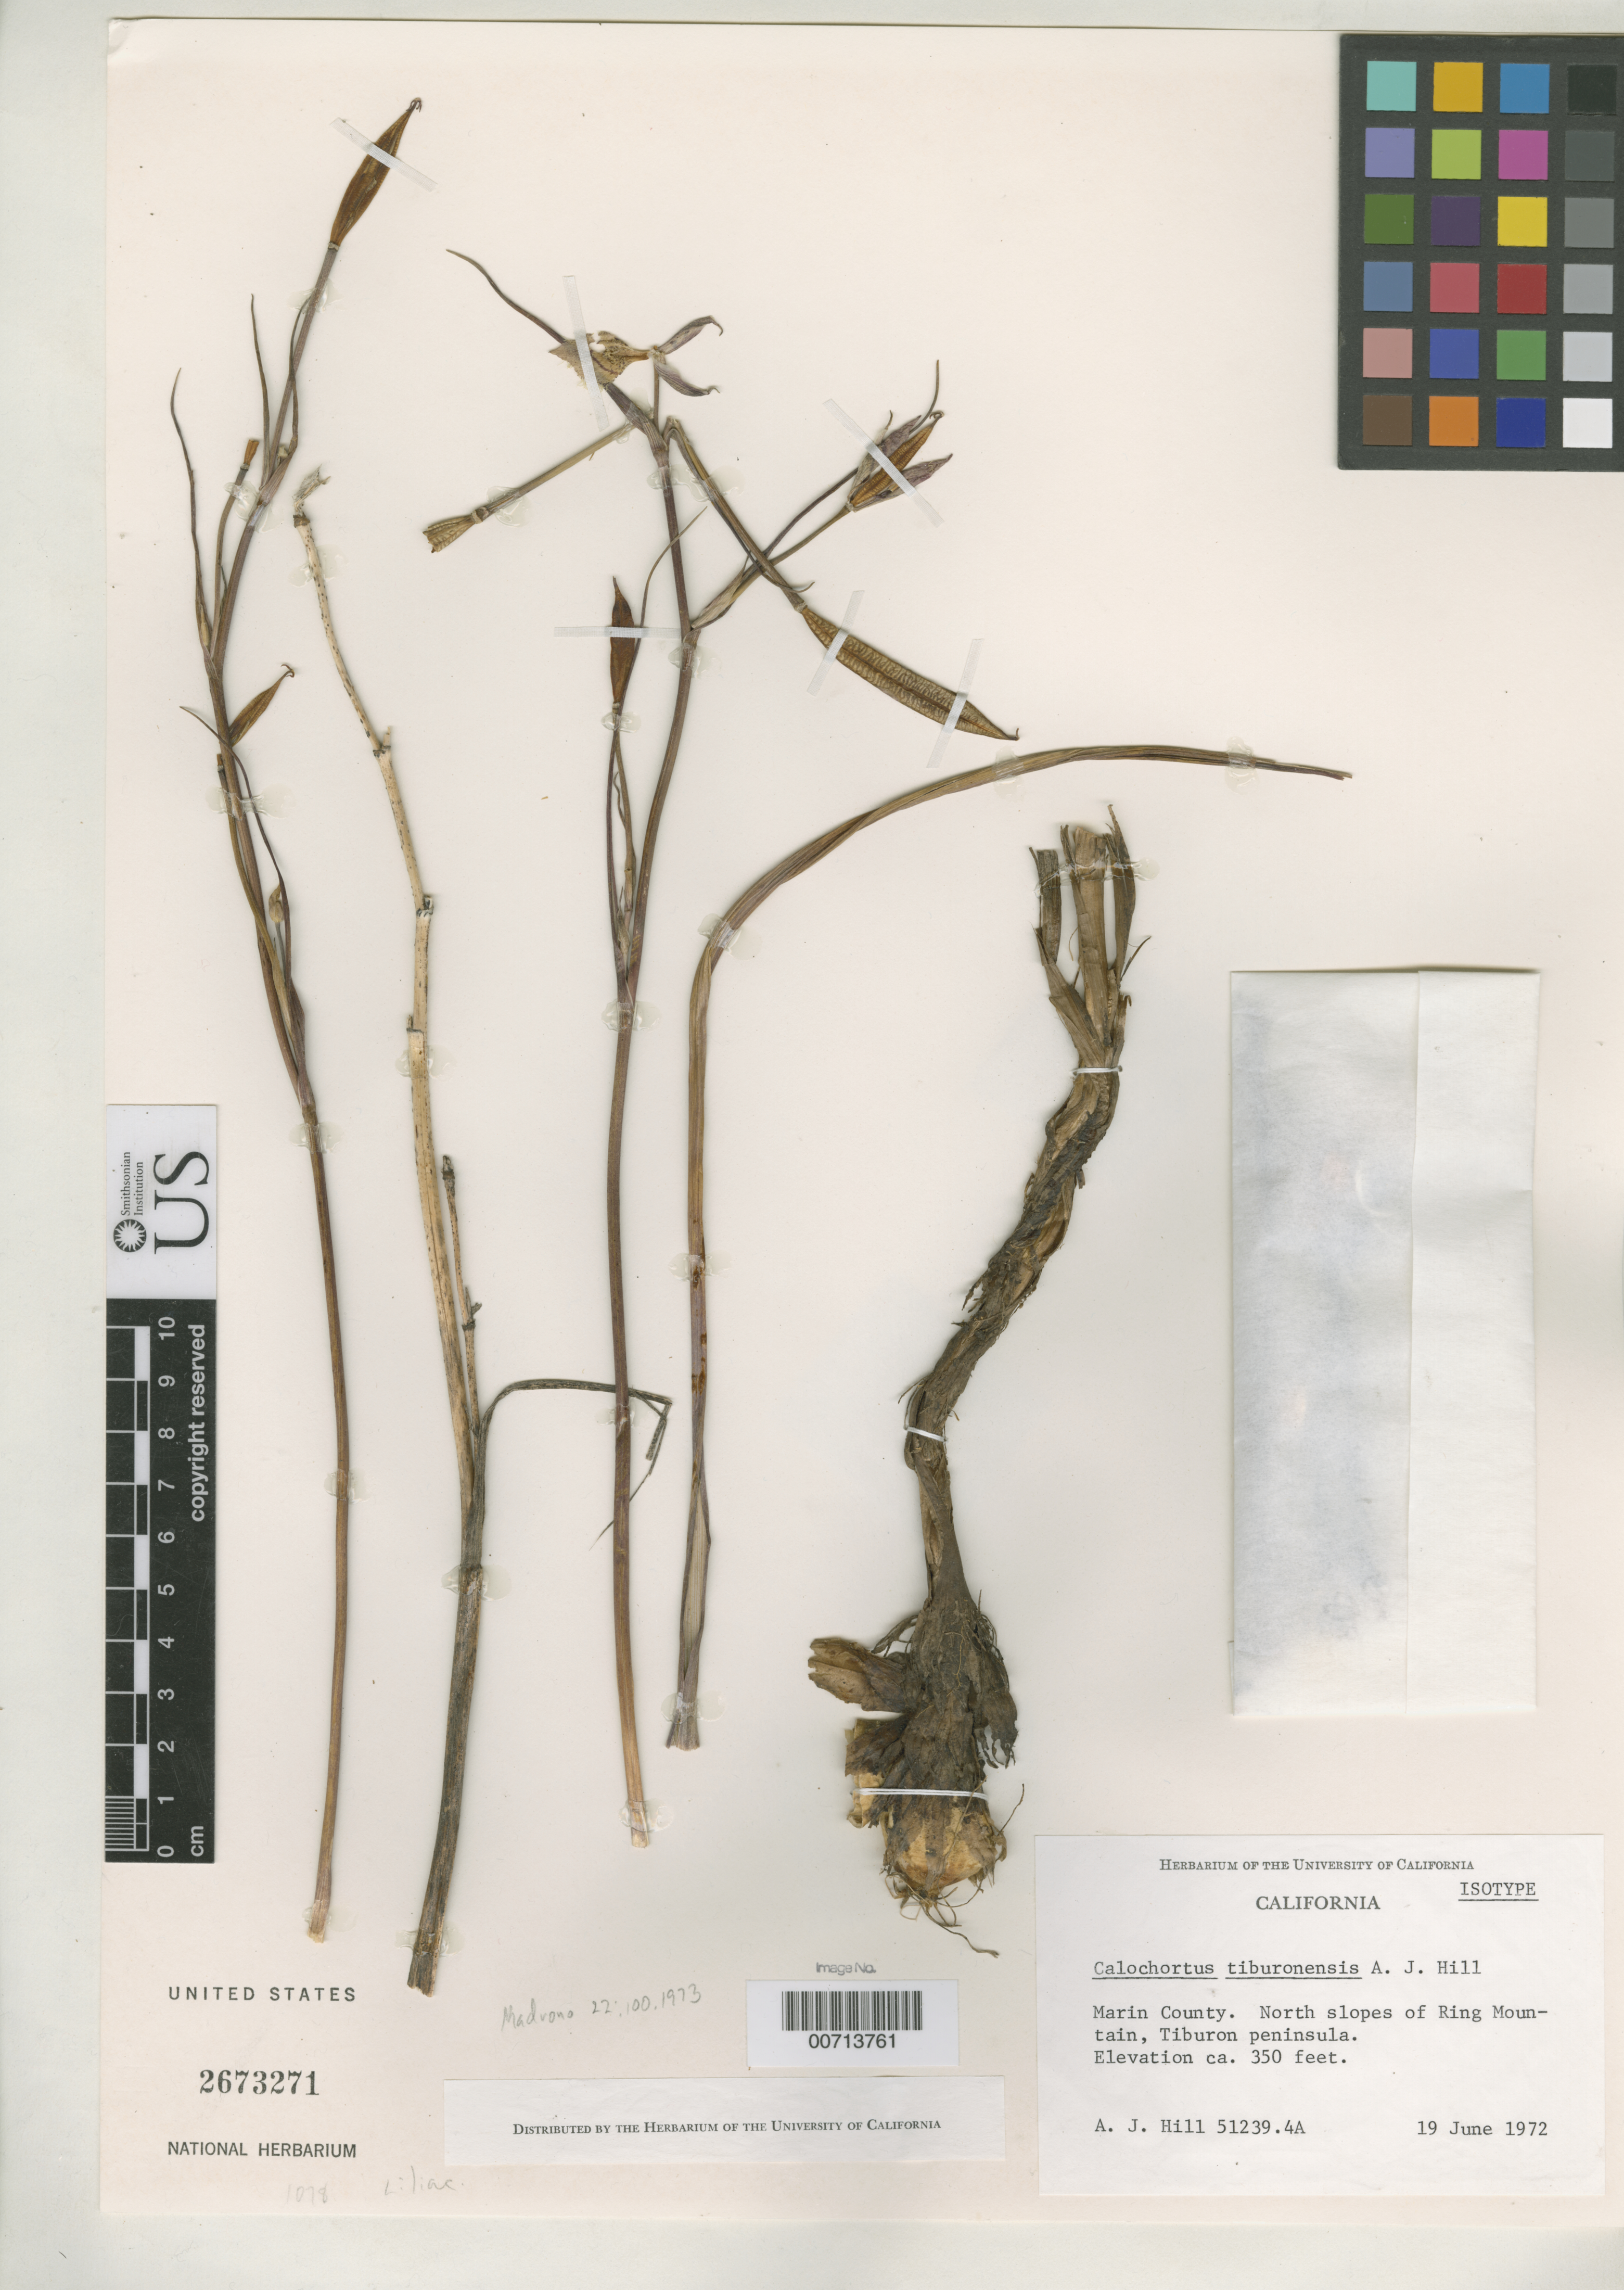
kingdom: Plantae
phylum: Tracheophyta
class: Liliopsida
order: Liliales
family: Liliaceae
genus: Calochortus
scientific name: Calochortus tiburonensis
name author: A.J. Hill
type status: Isotype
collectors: E. J. Hill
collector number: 512394a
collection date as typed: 19 Jun 1972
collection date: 1972-06-19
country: United States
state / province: California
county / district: Marin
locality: Tiburon Peninsula, north slopes of Ring Mt.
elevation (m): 350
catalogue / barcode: US 2673271